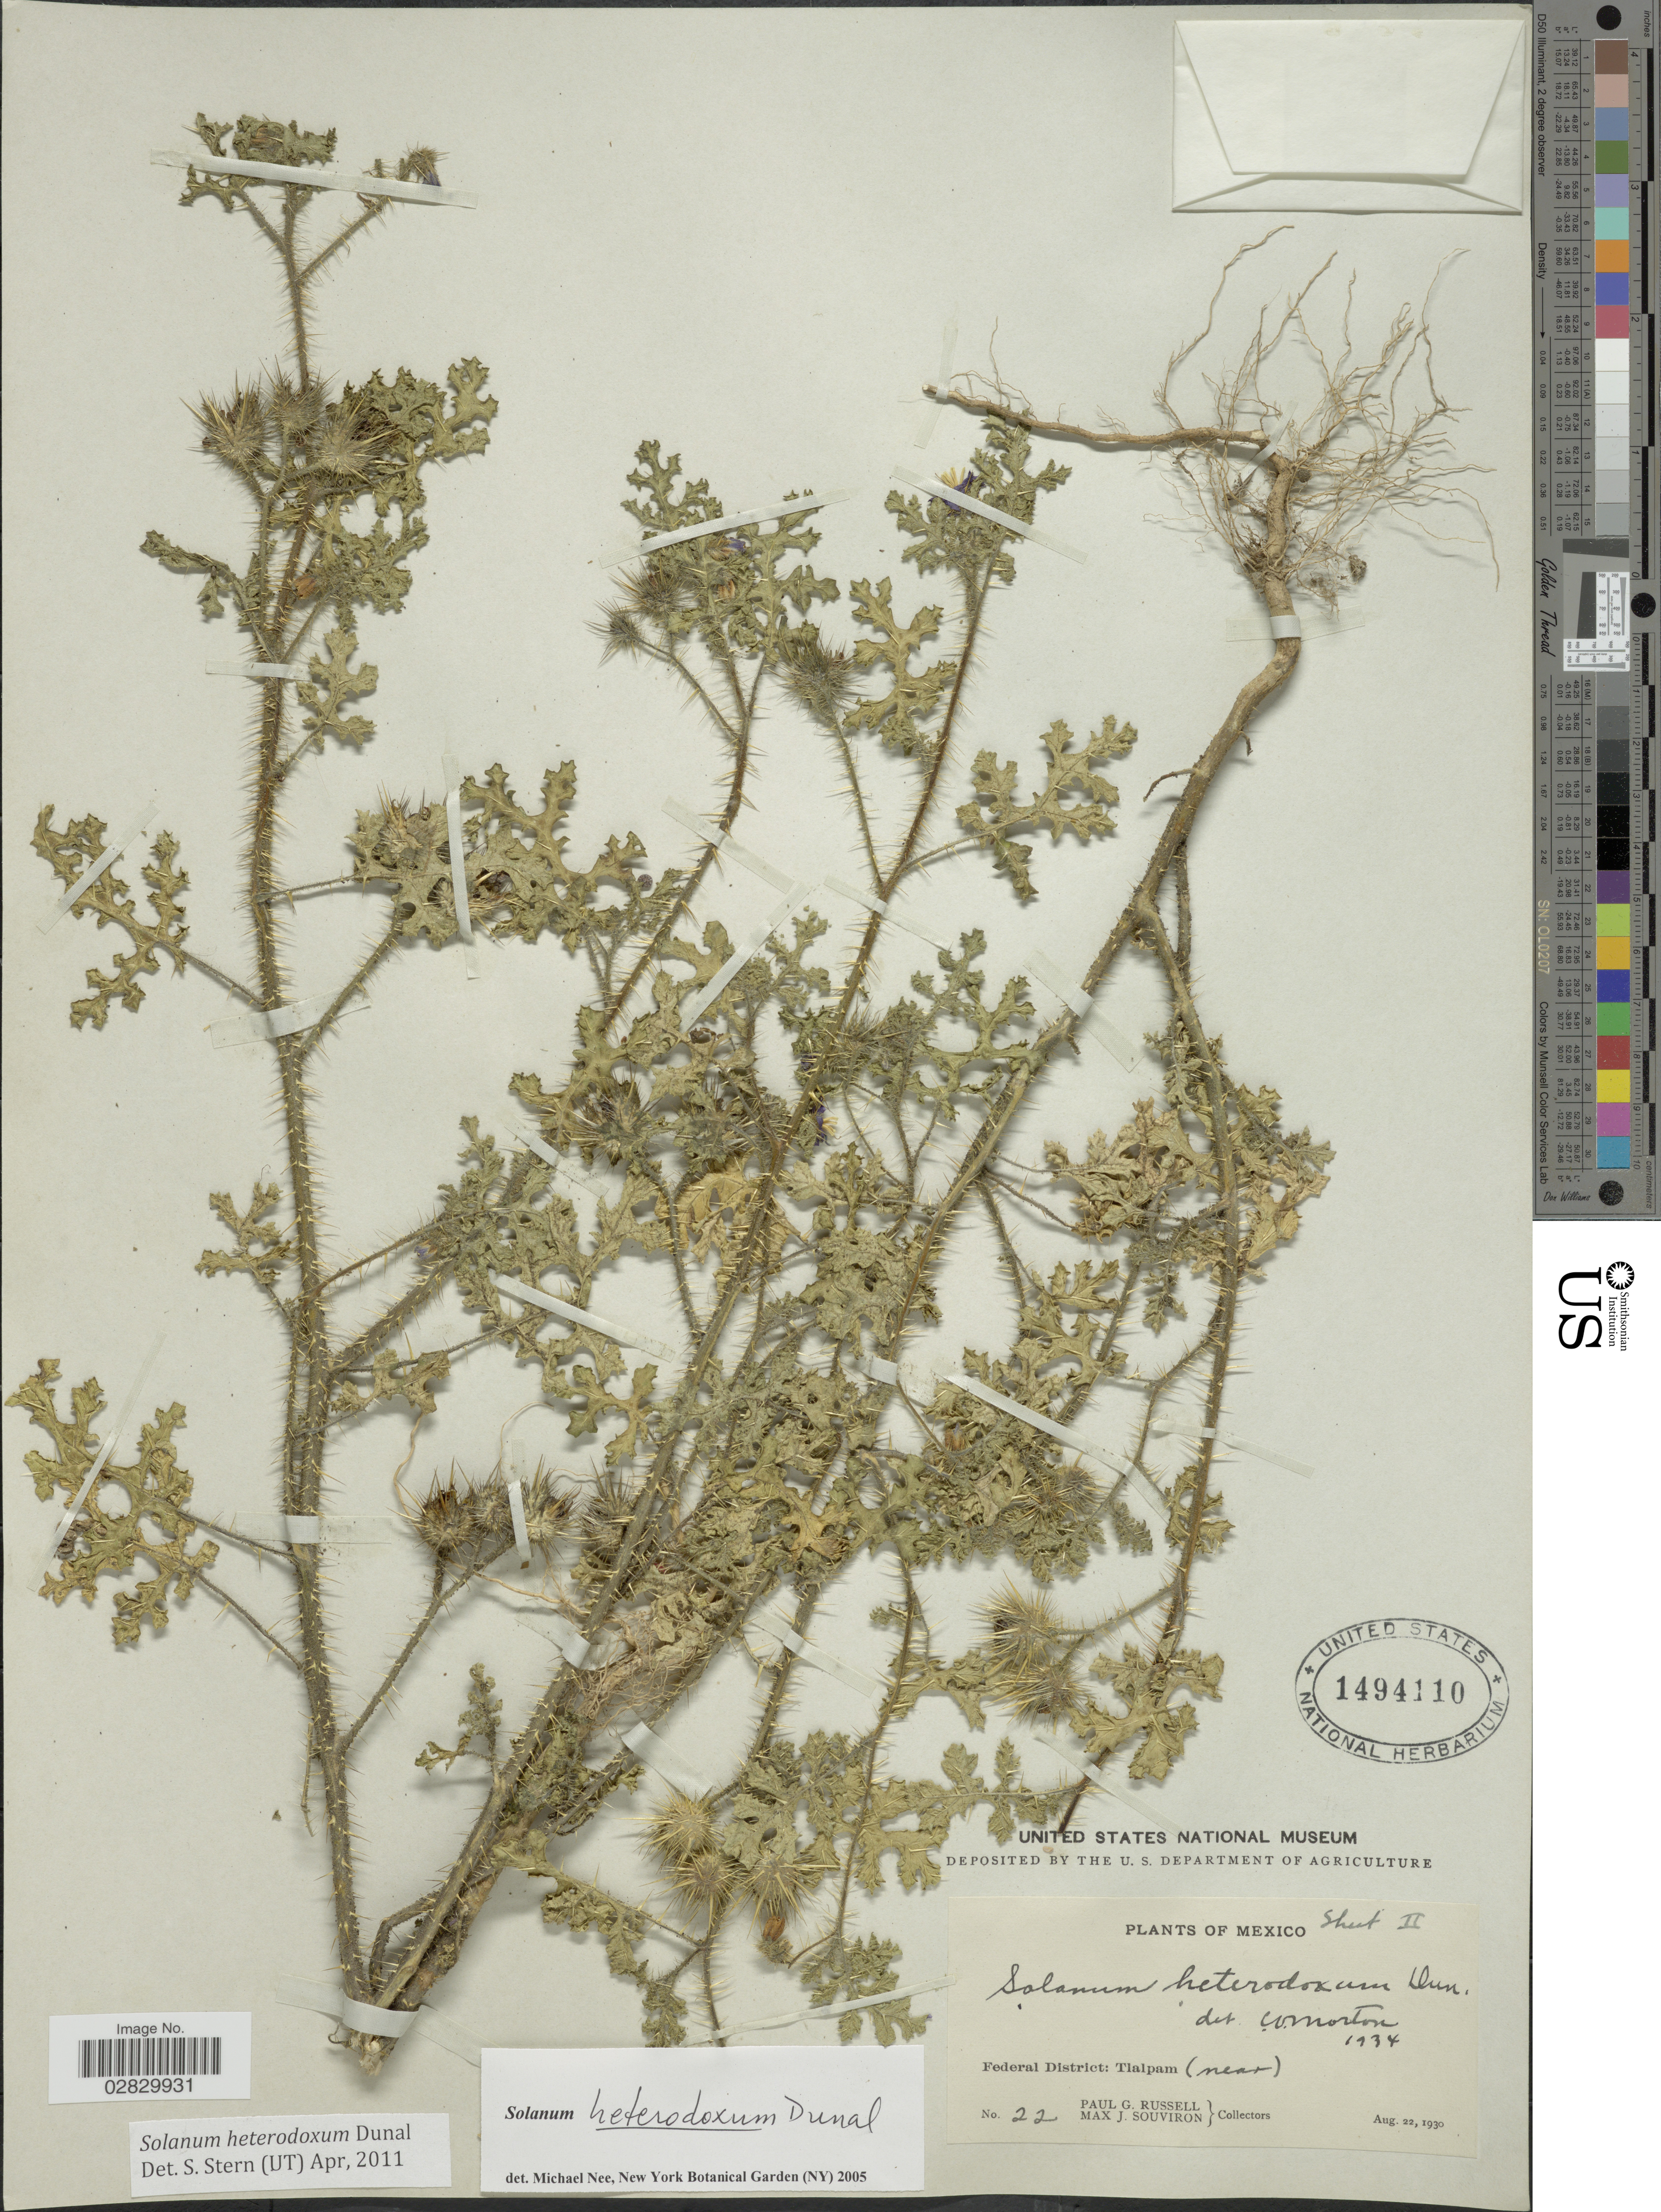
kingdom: Plantae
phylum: Tracheophyta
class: Magnoliopsida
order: Solanales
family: Solanaceae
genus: Solanum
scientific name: Solanum heterodoxum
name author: Dunal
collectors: P. G. Russell & M. J. Souviron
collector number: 22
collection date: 1930-08-22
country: Mexico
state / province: Distrito Federal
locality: Federal District: Tlalpam.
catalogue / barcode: US 1494110